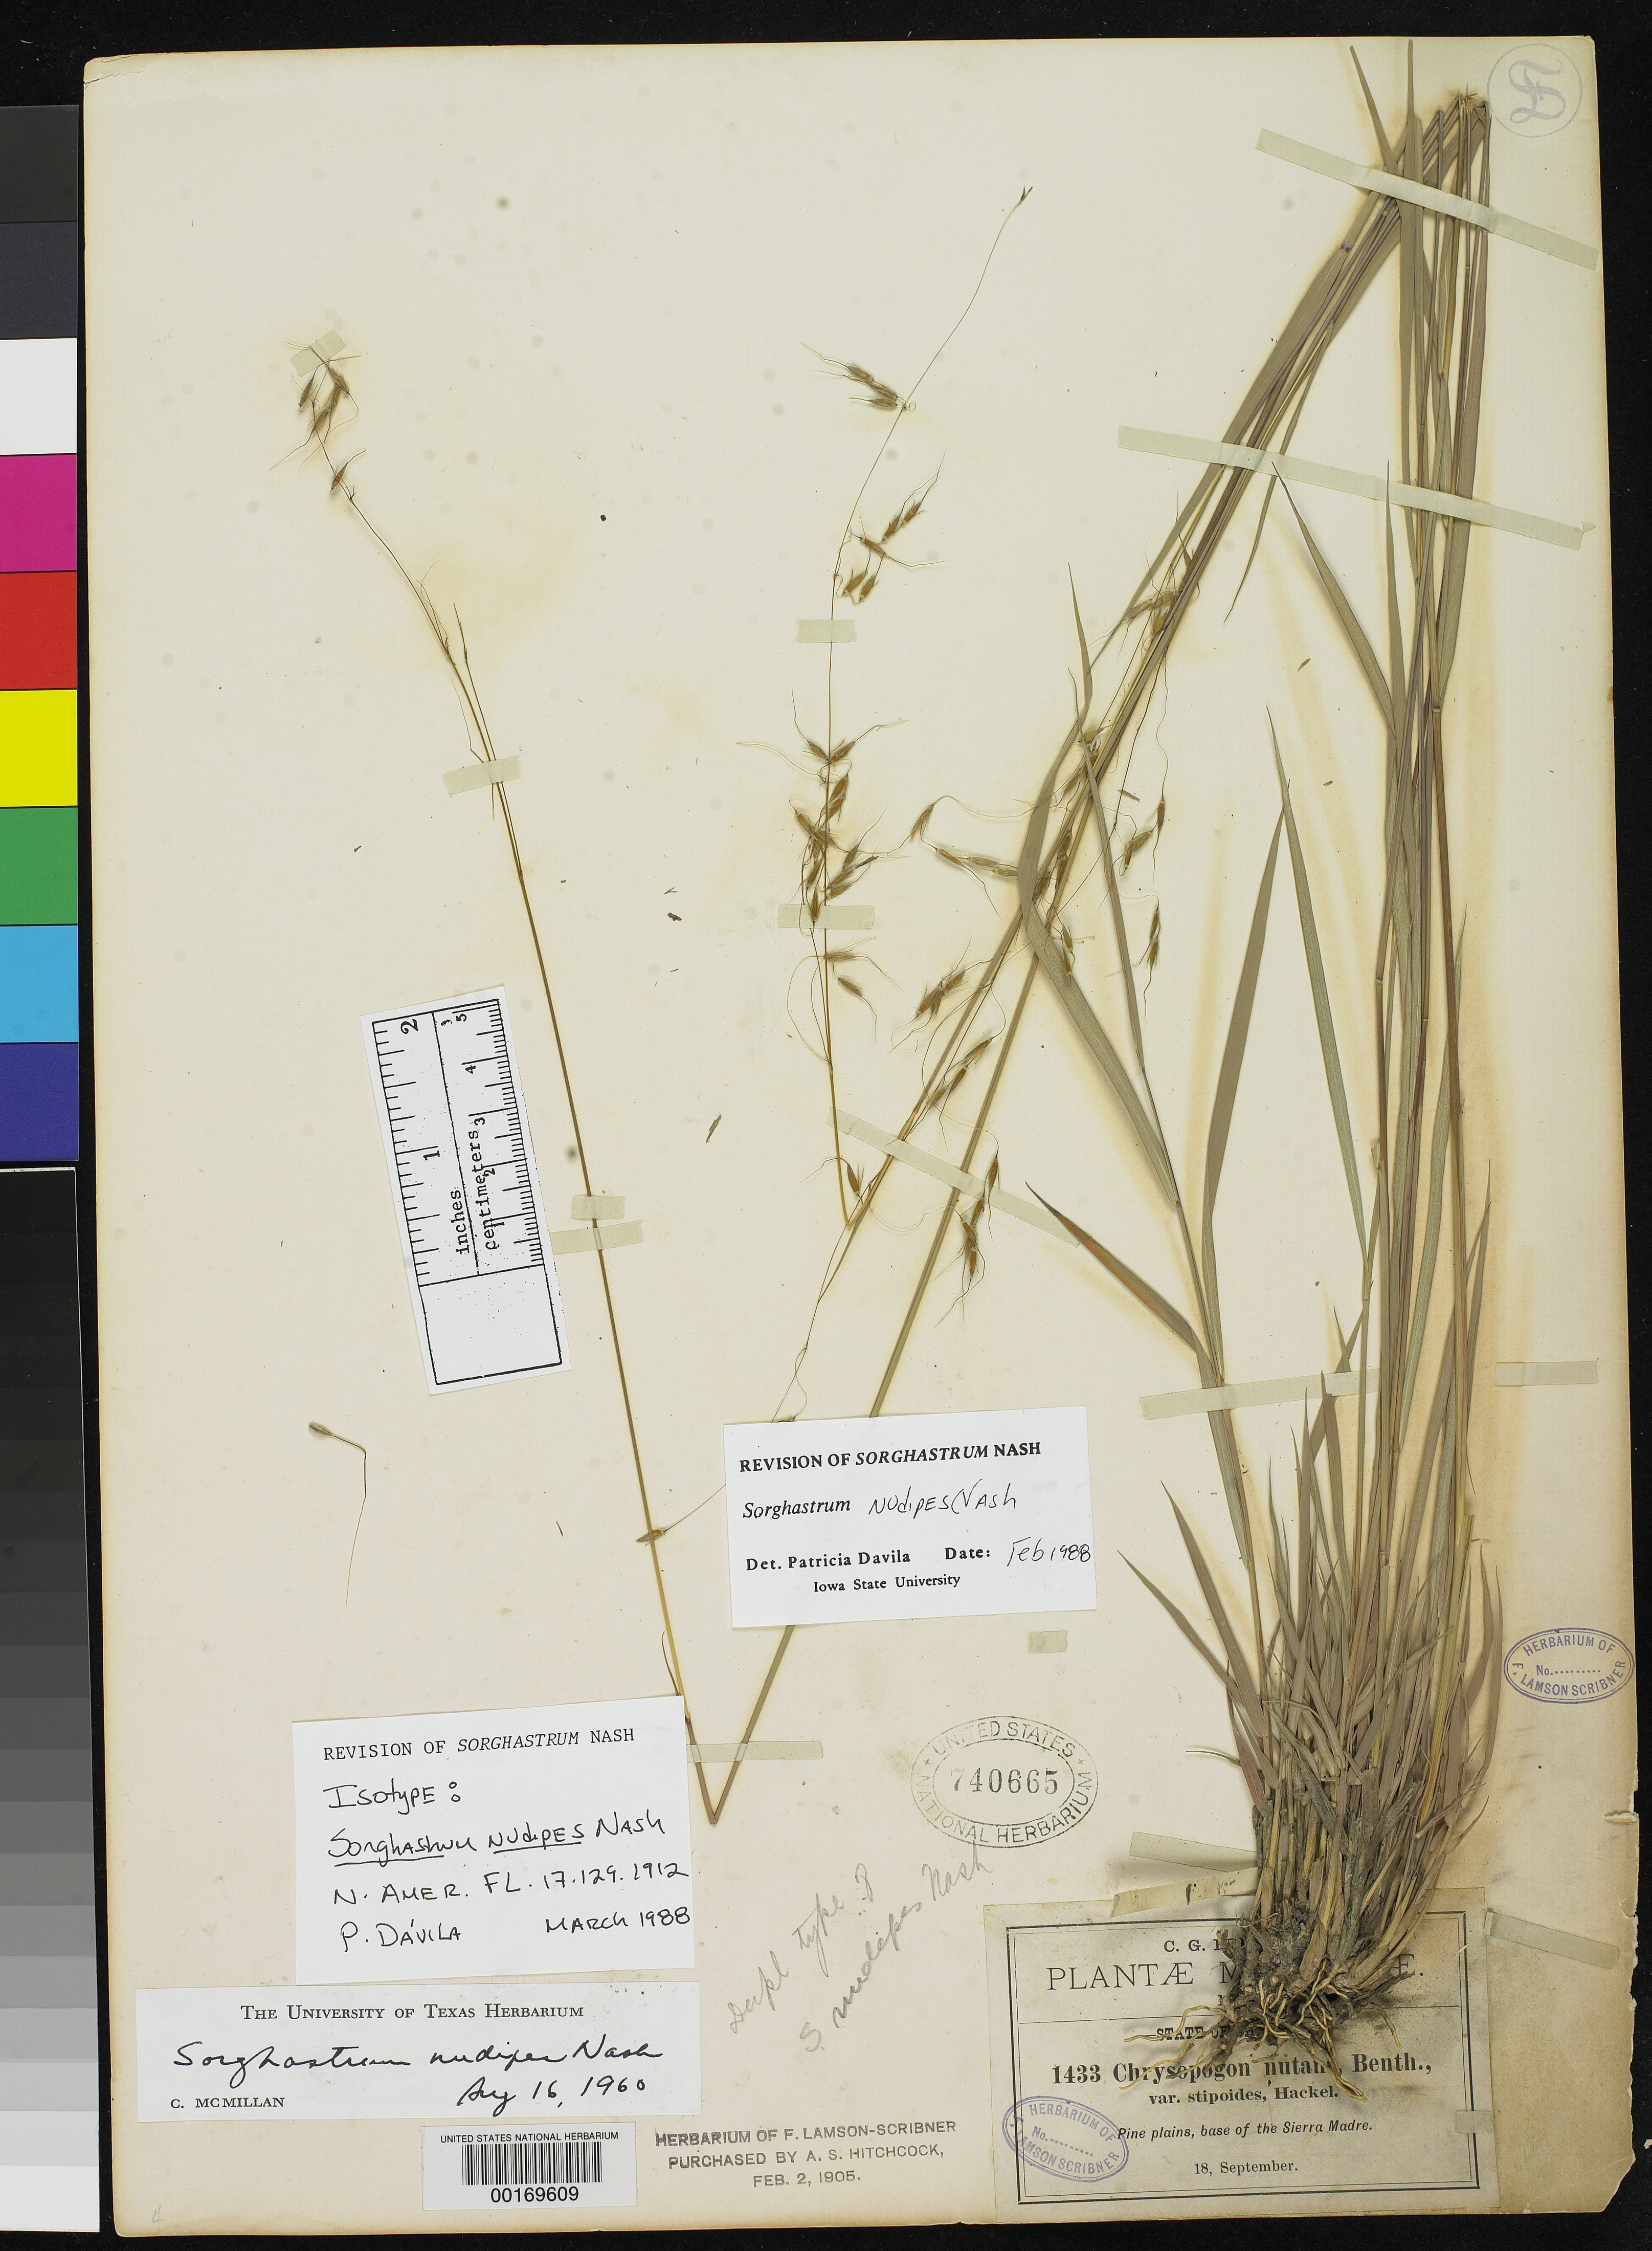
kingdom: Plantae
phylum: Tracheophyta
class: Liliopsida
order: Poales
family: Poaceae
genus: Sorghastrum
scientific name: Sorghastrum nudipes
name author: Nash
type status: Isotype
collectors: C. G. Pringle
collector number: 1433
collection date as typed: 18 Sep 1887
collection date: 1887-09-18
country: Mexico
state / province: Chihuahua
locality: Pine plains, base of Sierra Madre.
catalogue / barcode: US 740665